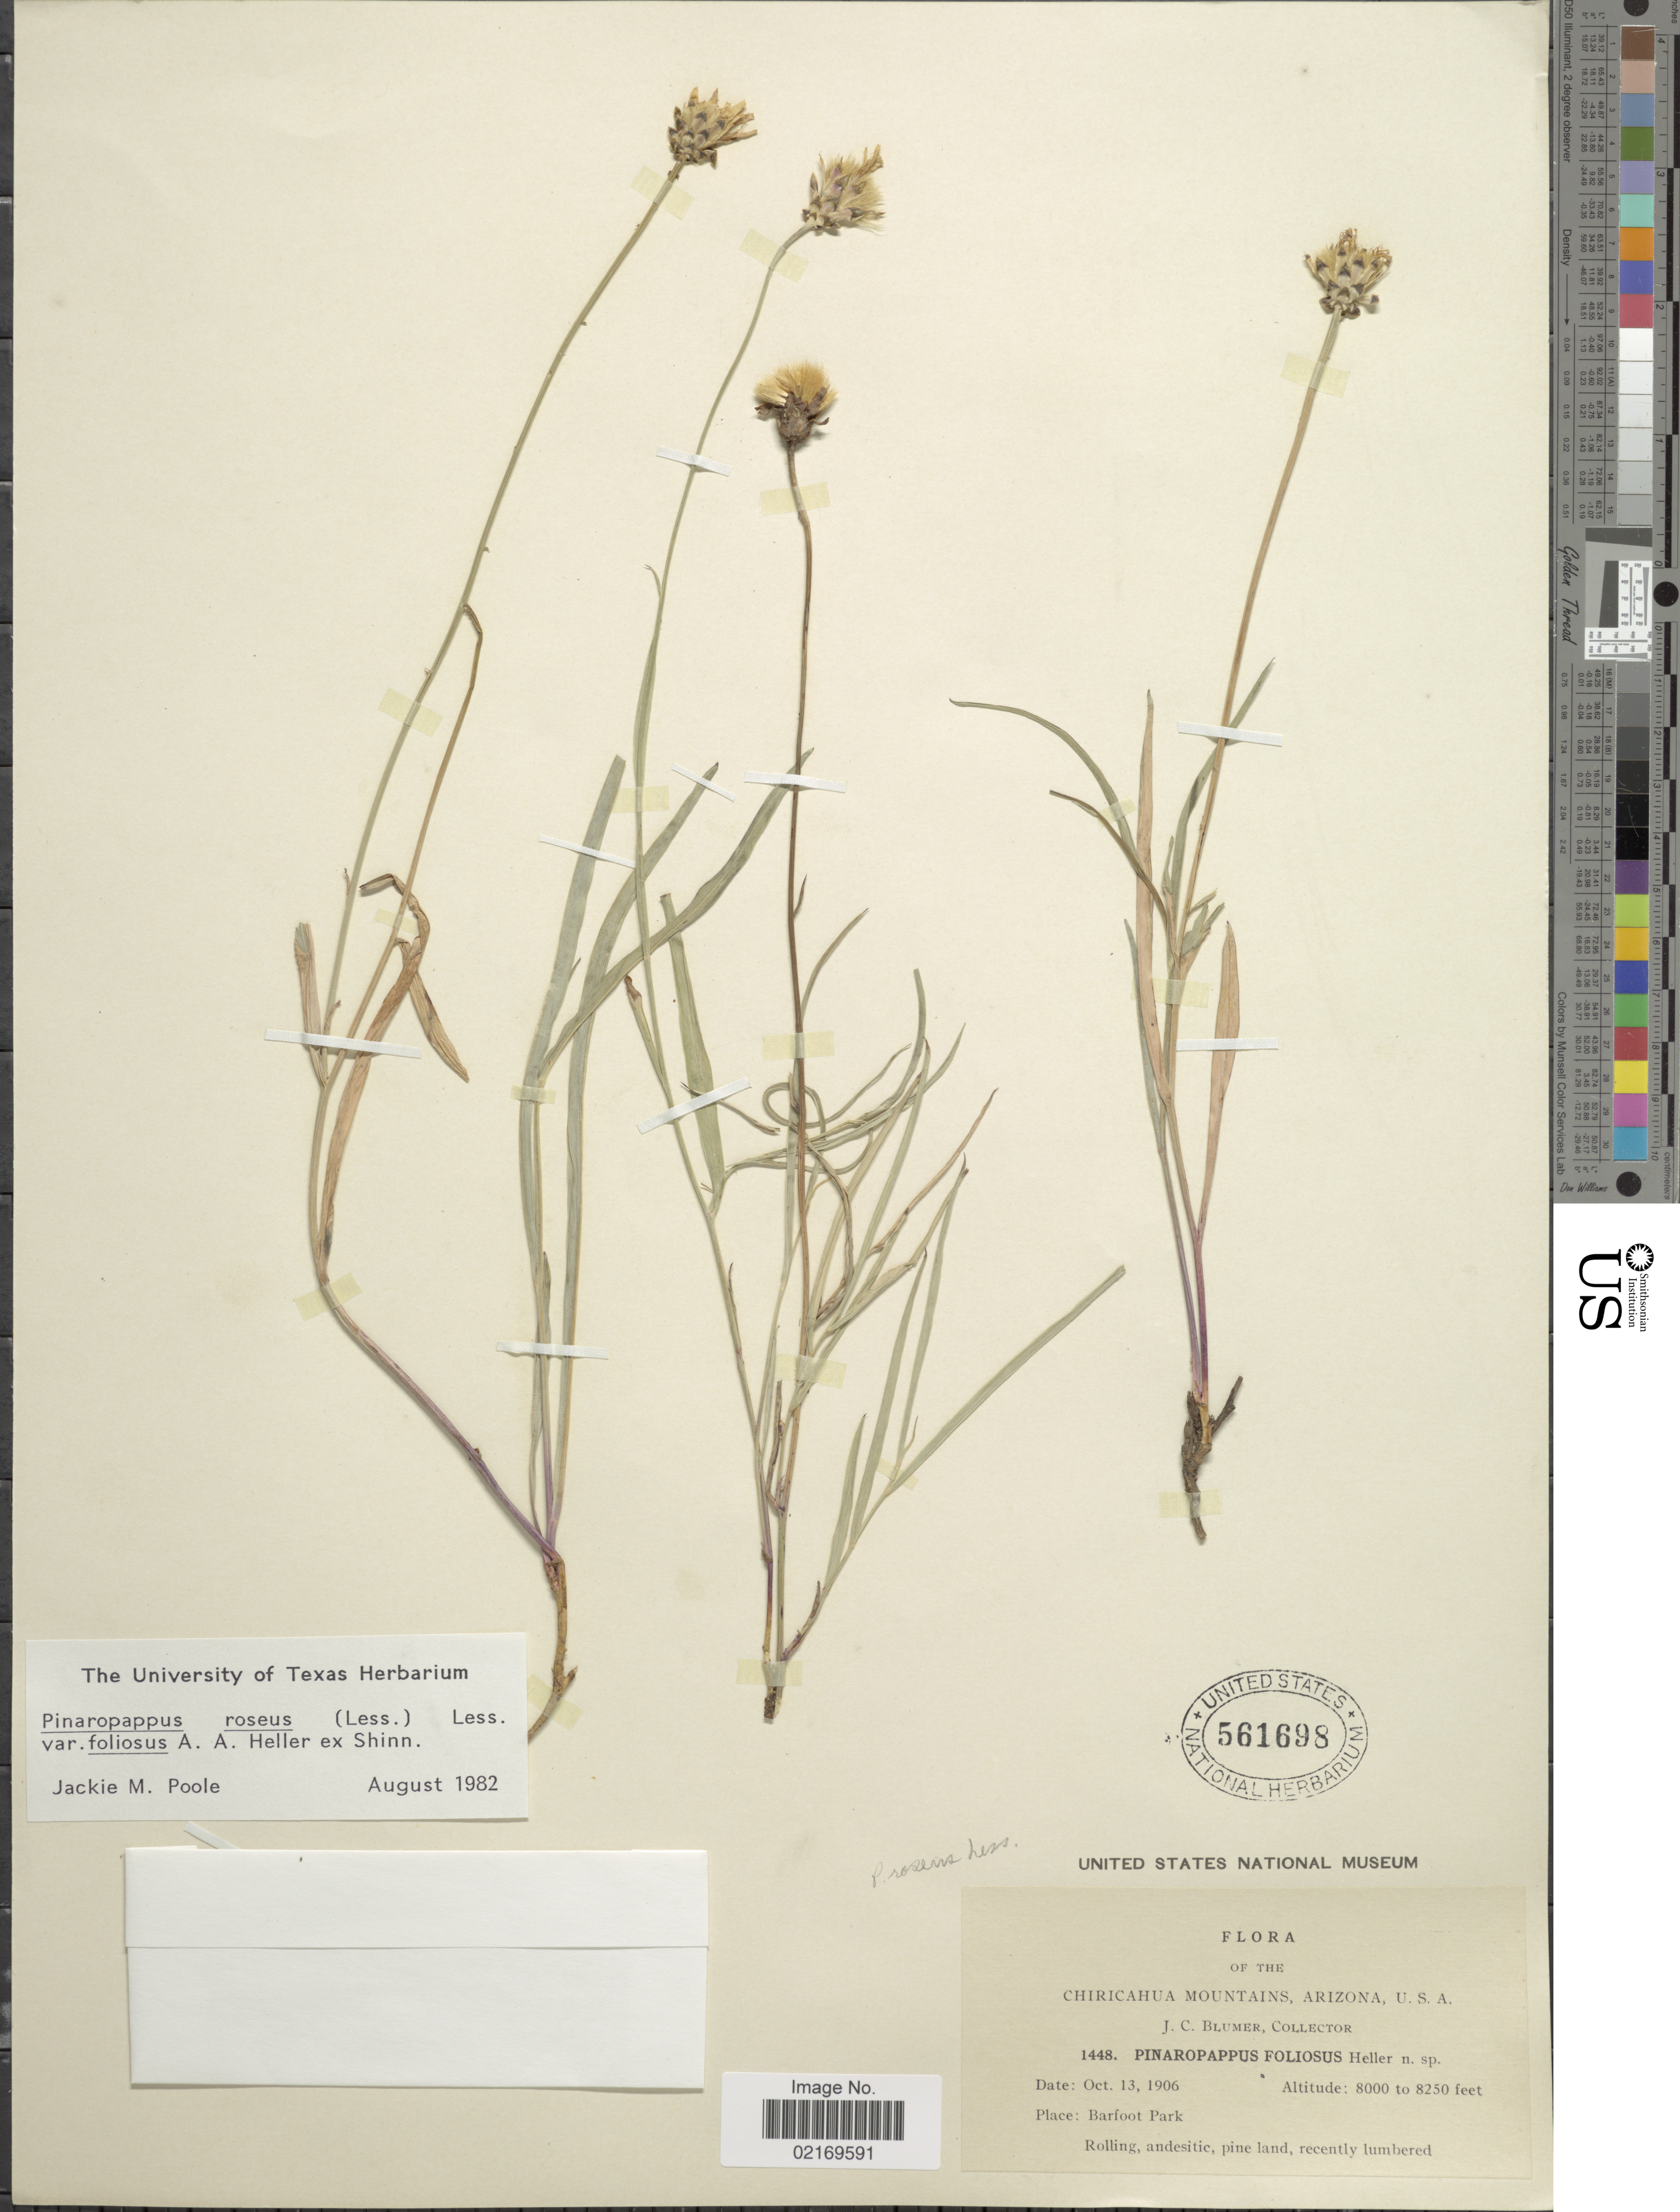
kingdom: Plantae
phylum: Tracheophyta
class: Magnoliopsida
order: Asterales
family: Asteraceae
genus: Pinaropappus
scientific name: Pinaropappus roseus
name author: Less.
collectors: J. C. Blumer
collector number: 1448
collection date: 1906-10-13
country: United States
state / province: Arizona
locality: Chiricahua Mountains, Barfoot Park.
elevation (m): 2438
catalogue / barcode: US 561698